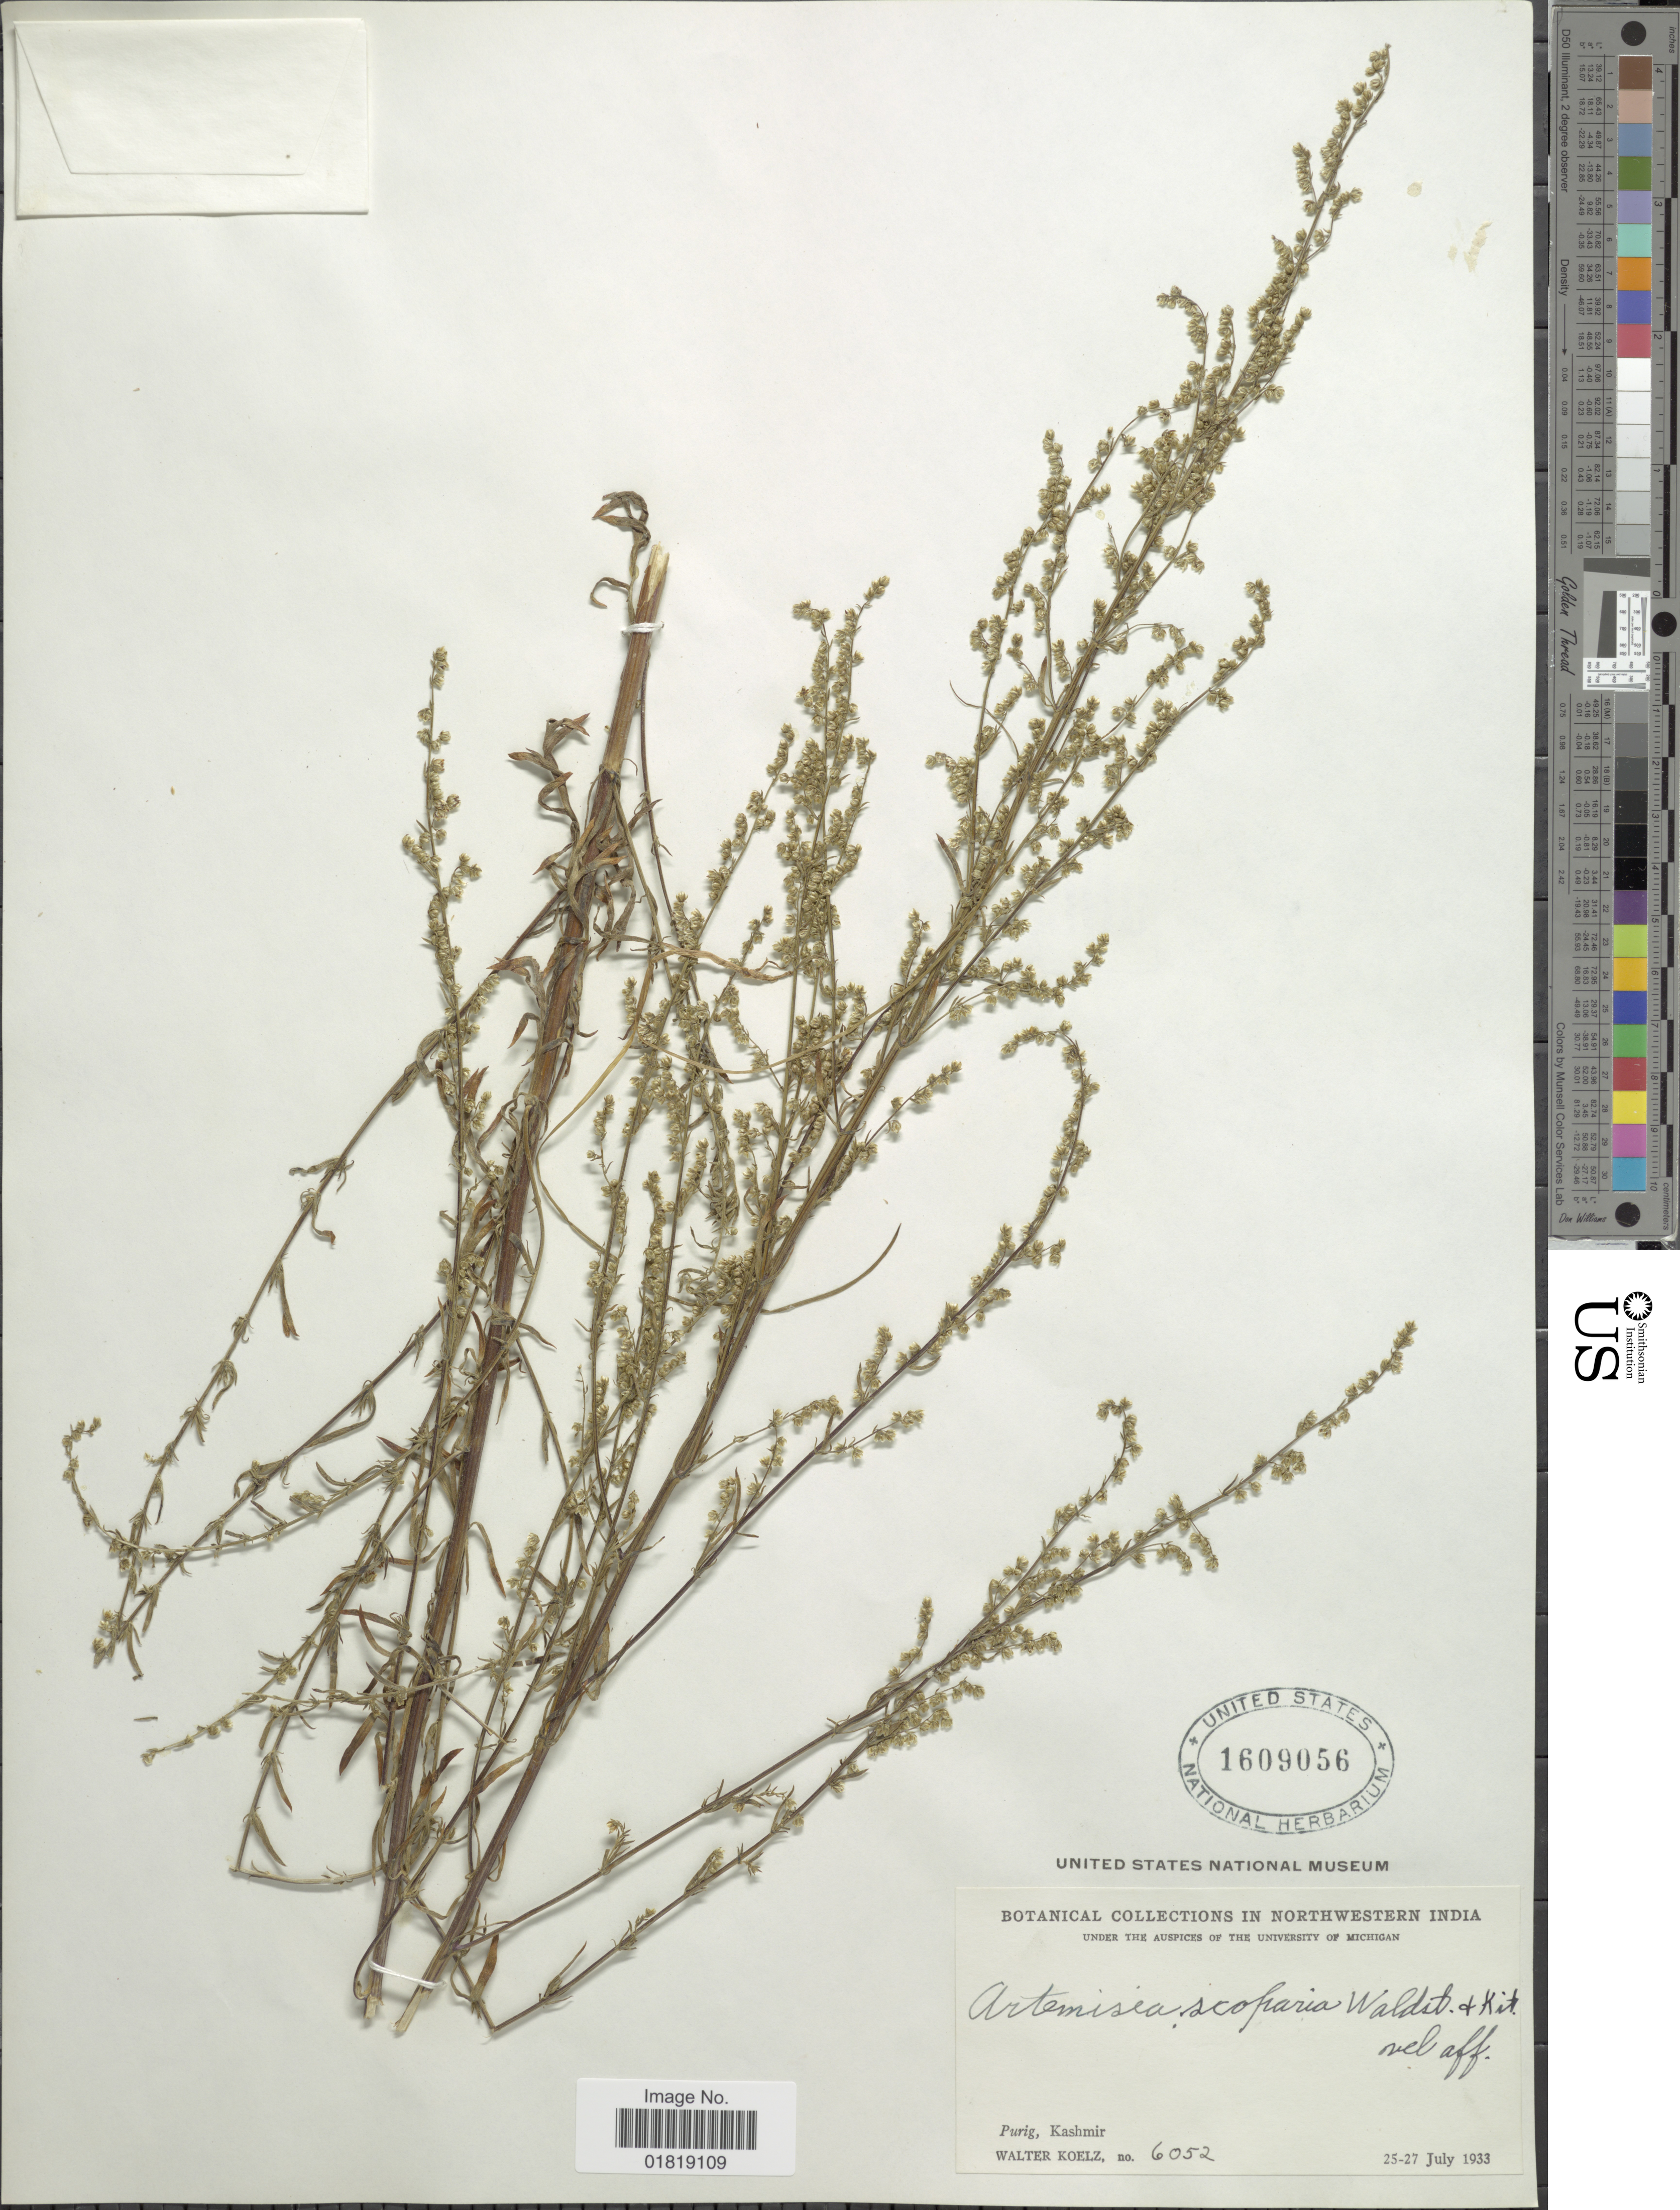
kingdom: Plantae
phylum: Tracheophyta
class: Magnoliopsida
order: Asterales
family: Asteraceae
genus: Artemisia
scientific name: Artemisia scoparia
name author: Waldst. & Kit.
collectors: W. N. Koelz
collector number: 6052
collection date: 1933-07-25/1933-07-27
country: India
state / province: Jammu and Kashmir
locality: Purig, Kashmir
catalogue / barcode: US 1609056